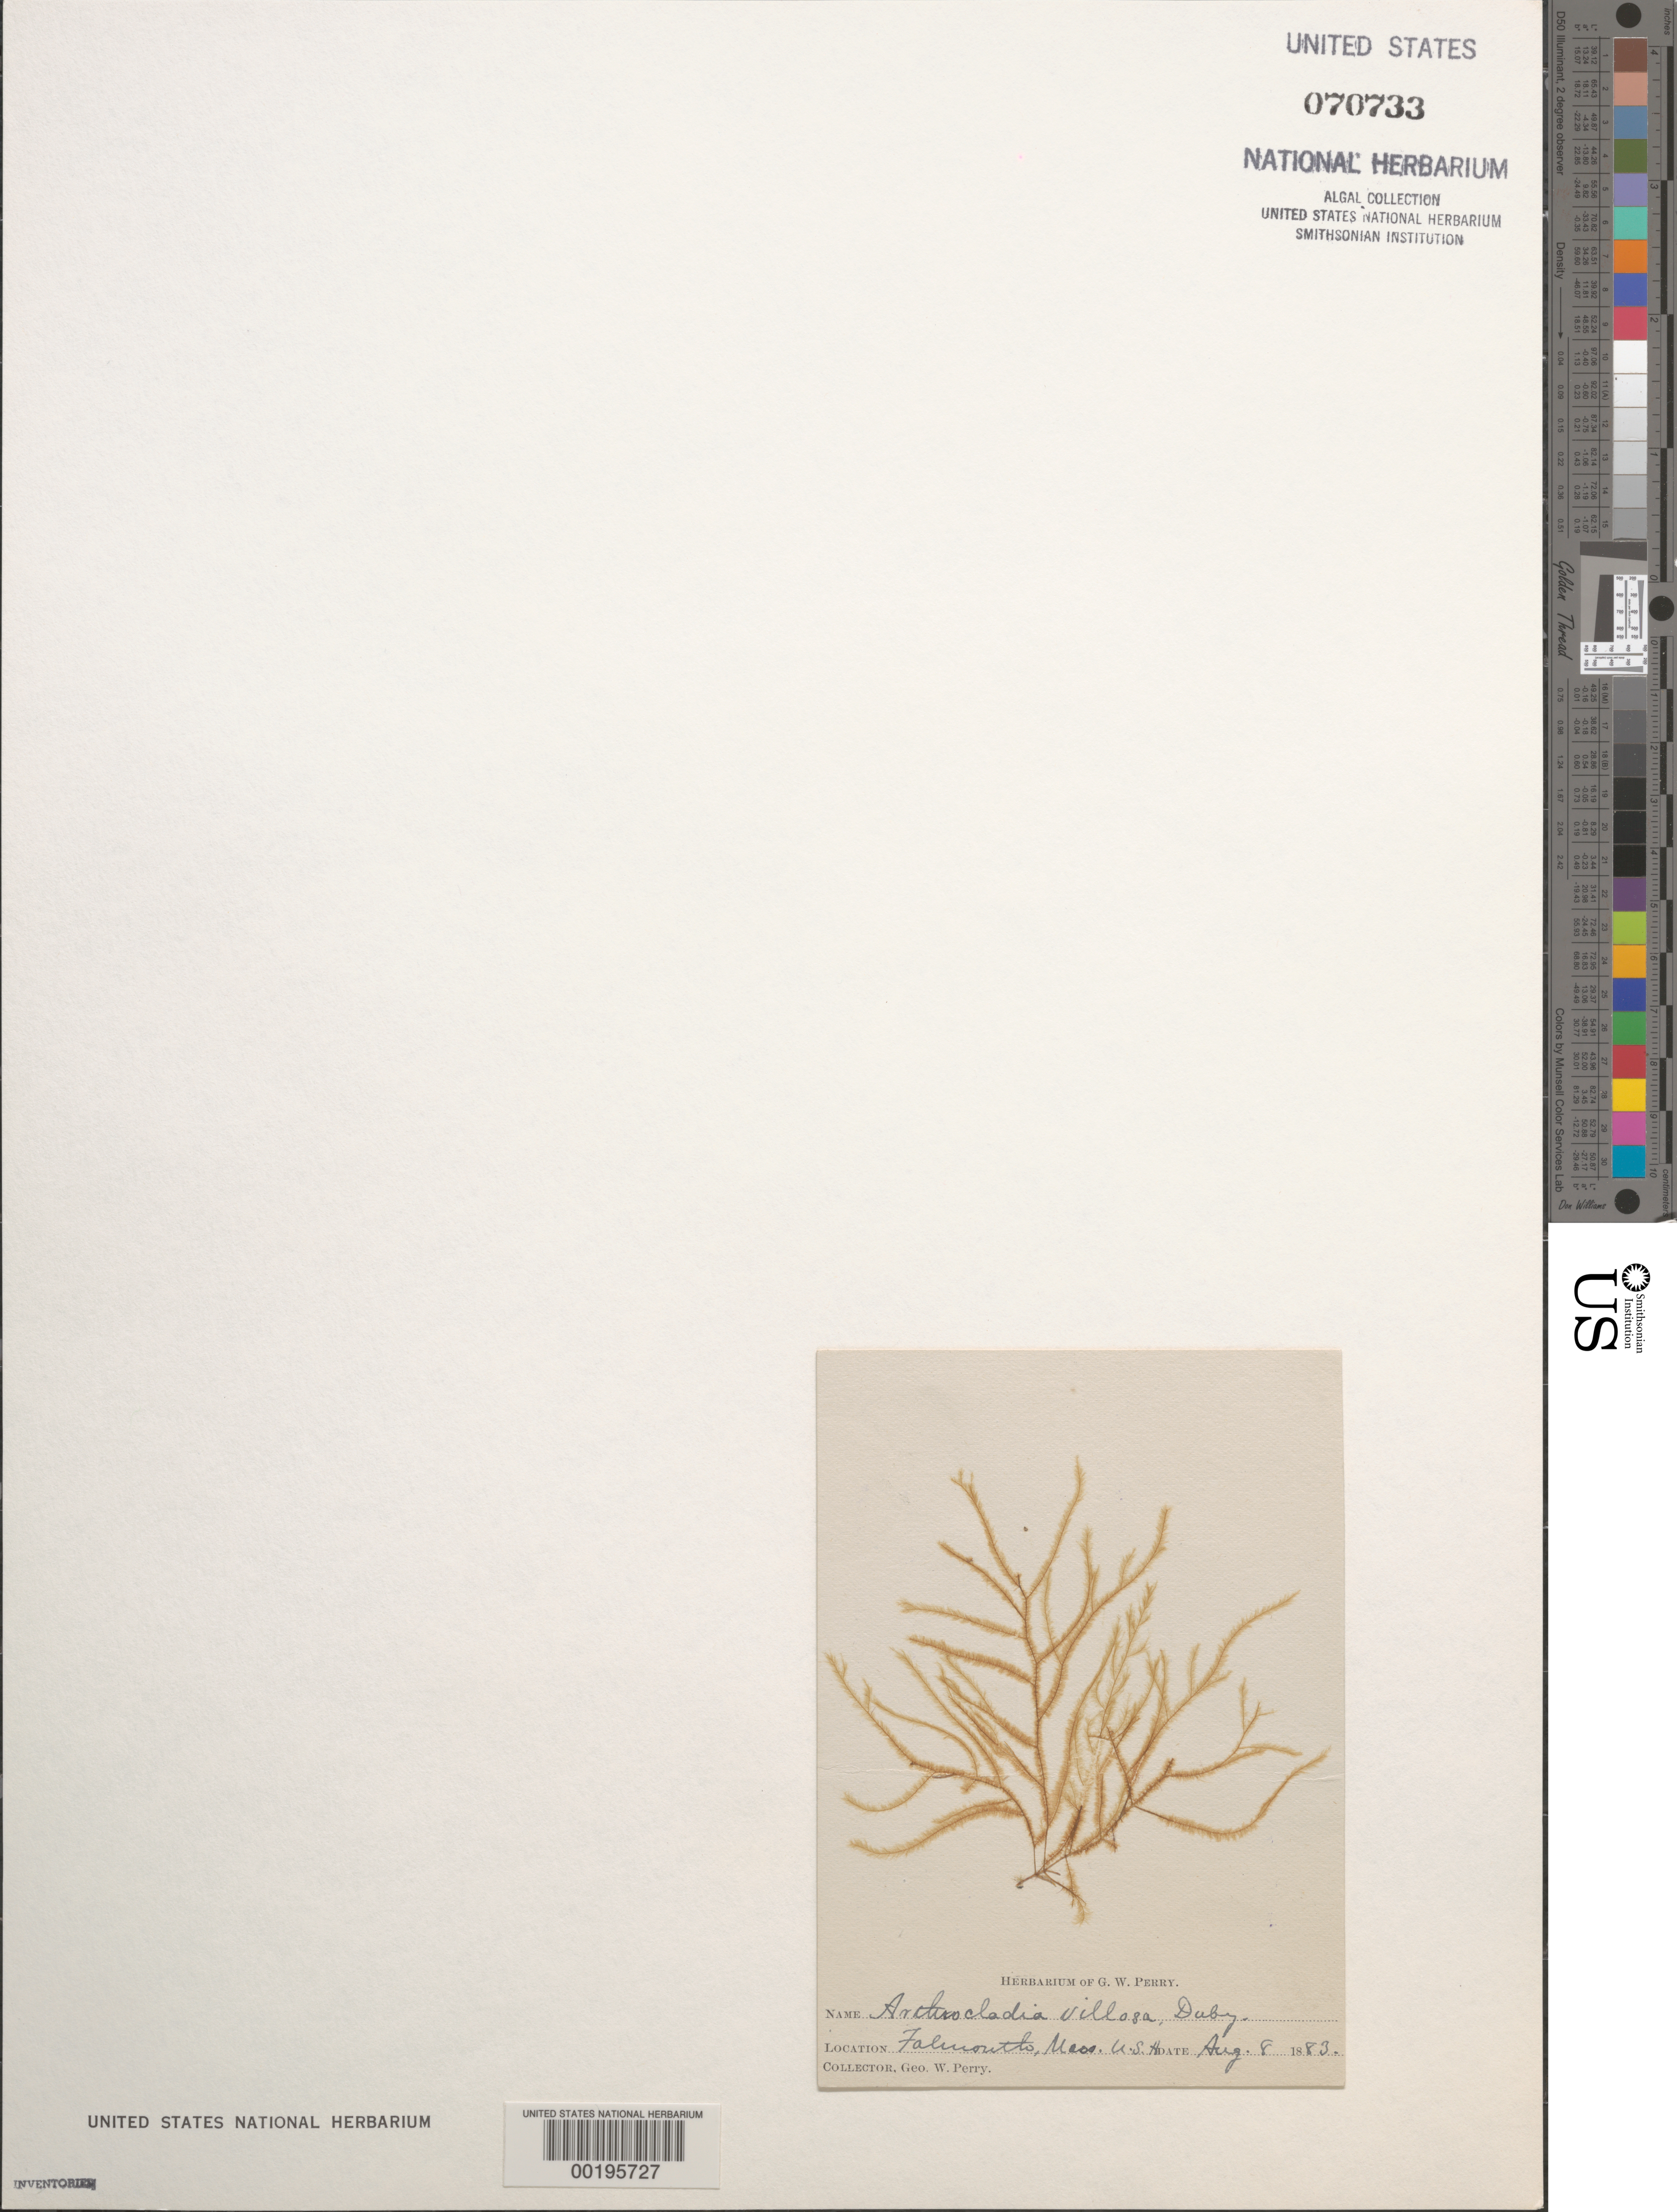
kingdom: Chromista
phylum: Ochrophyta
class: Phaeophyceae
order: Desmarestiales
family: Arthrocladiaceae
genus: Arthrocladia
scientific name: Arthrocladia villosa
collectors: G. W. Perry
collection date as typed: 08 Aug 1883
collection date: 1883-08-08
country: United States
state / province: Massachusetts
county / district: Barnstable County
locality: Falmouth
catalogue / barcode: US 70733